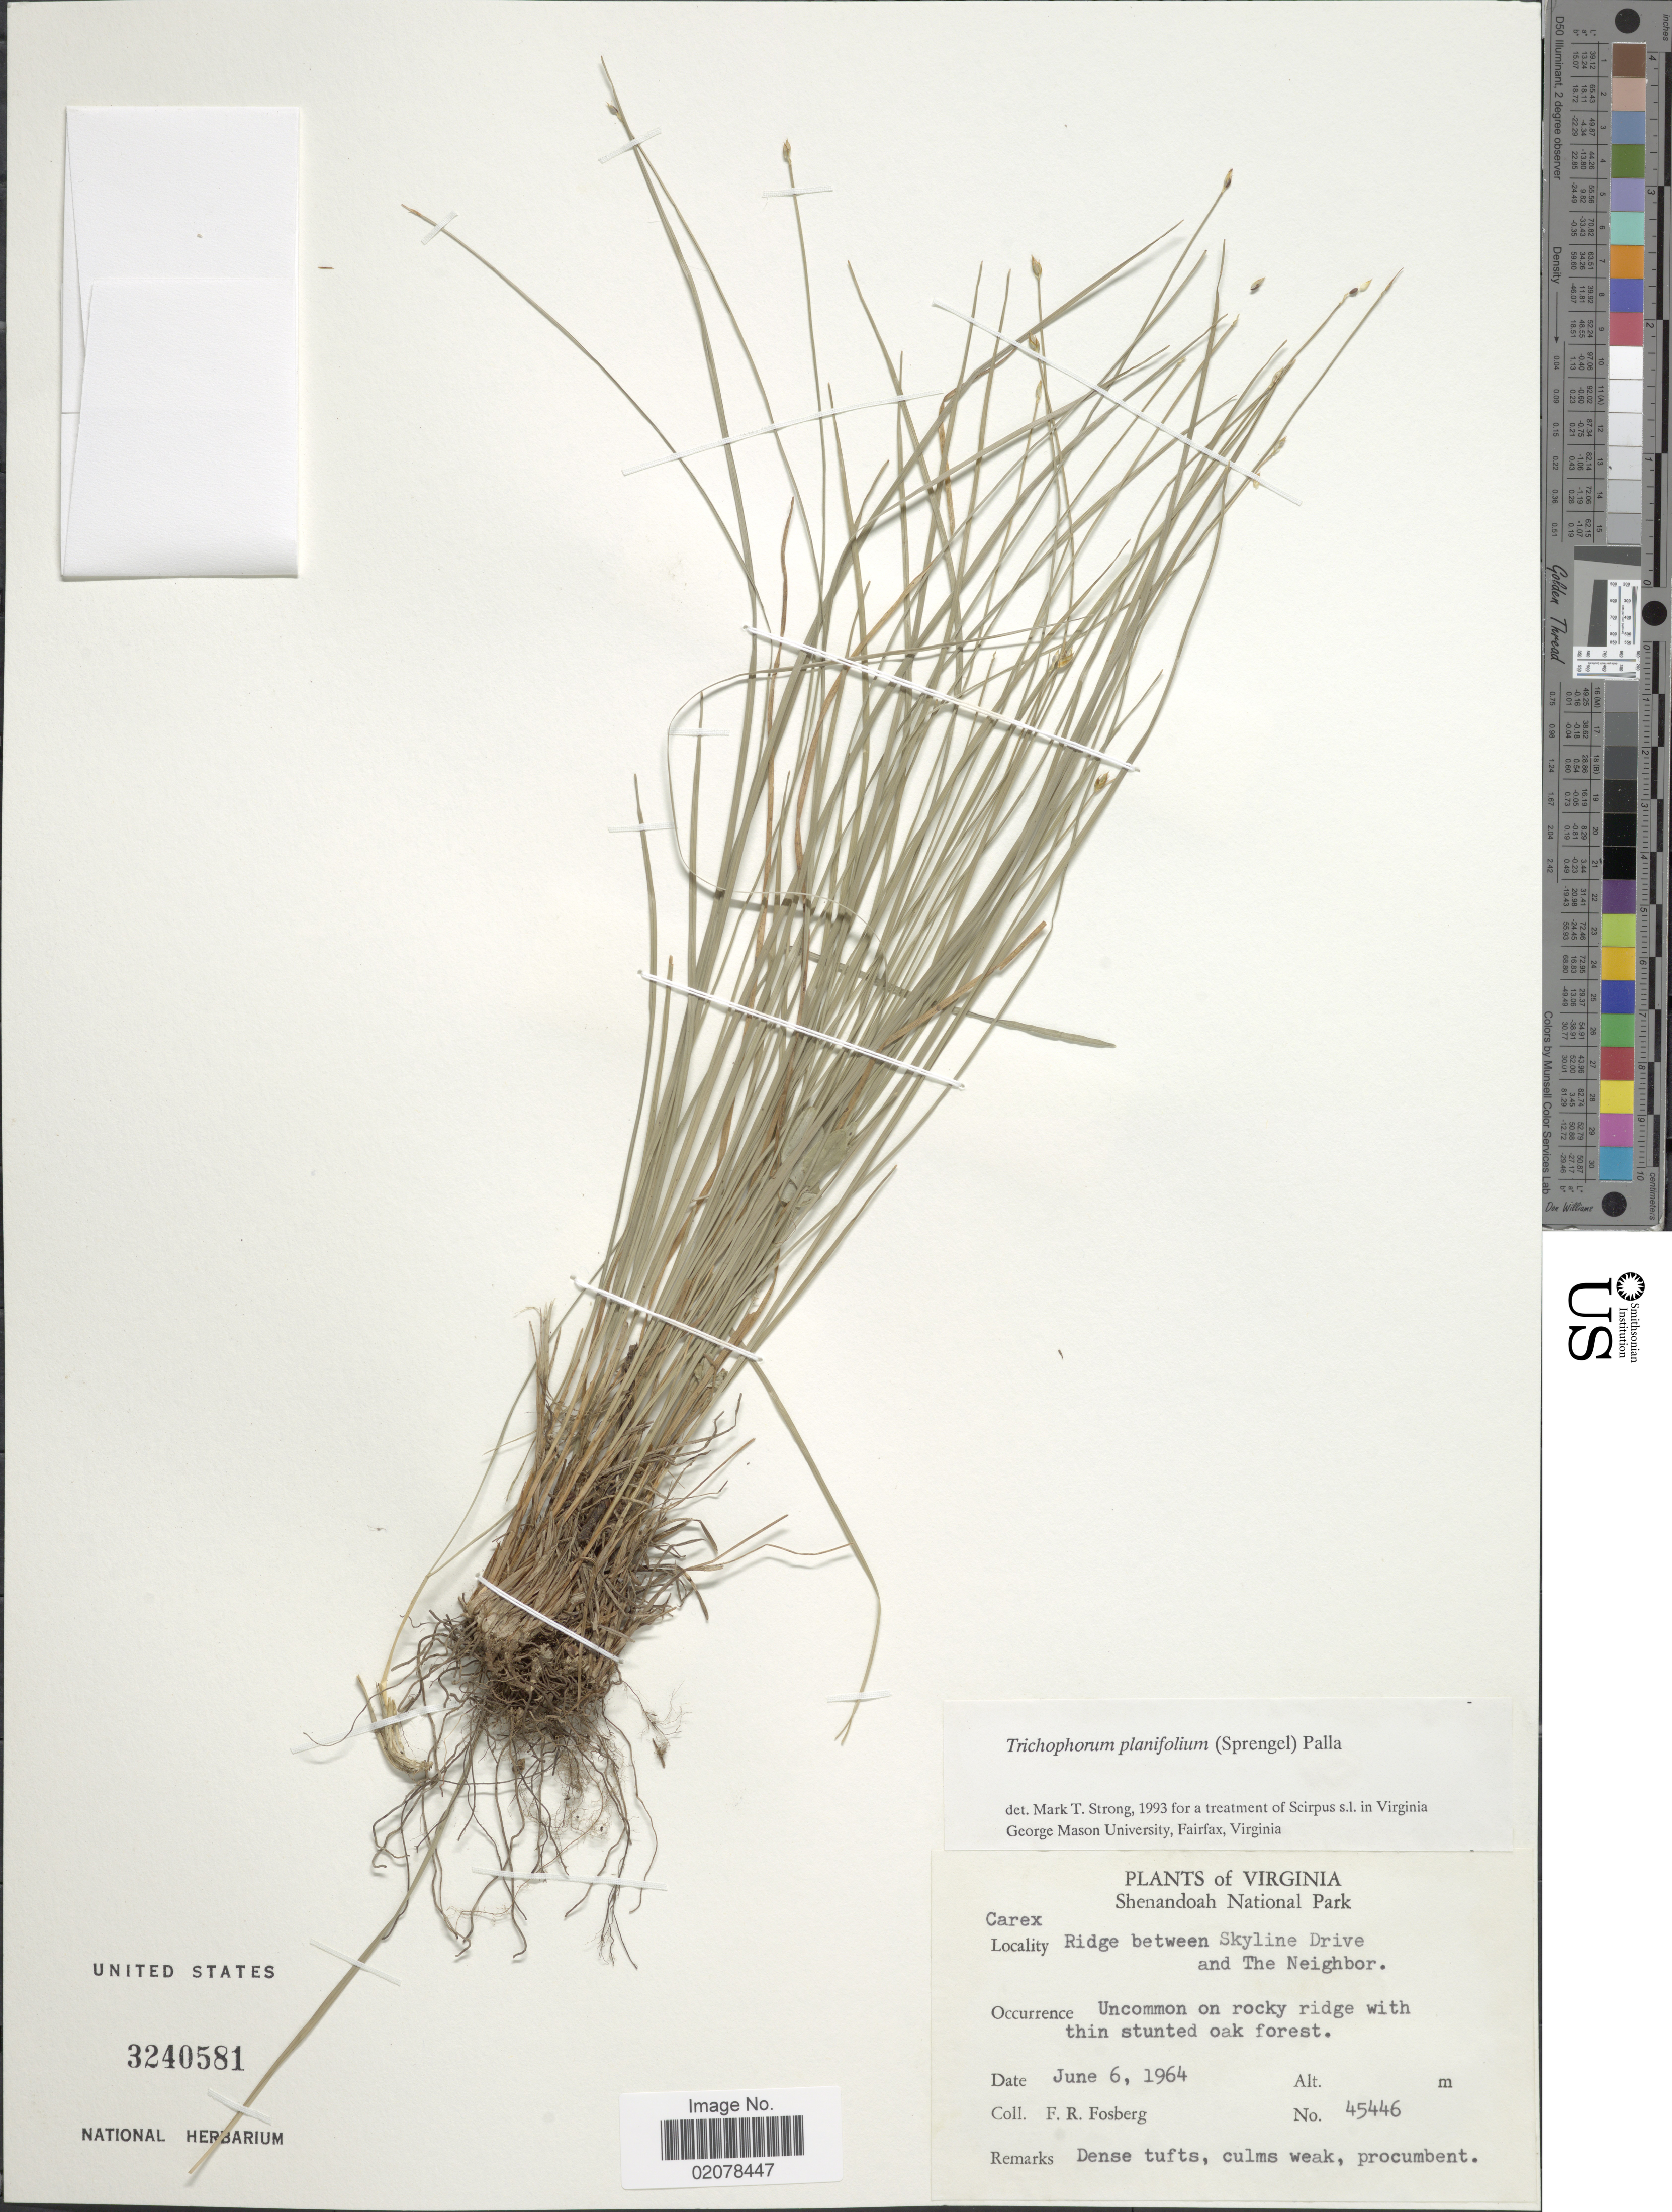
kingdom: Plantae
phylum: Tracheophyta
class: Liliopsida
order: Poales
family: Cyperaceae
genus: Trichophorum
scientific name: Trichophorum planifolium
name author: (Spreng.) Palla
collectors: F. R. Fosberg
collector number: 45446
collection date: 1964-06-06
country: United States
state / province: Virginia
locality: Shenandoah National Park, ridge between Skyline Drive and the Neighbor, on rocky ridge with thin stunted oak forest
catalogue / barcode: US 3240581